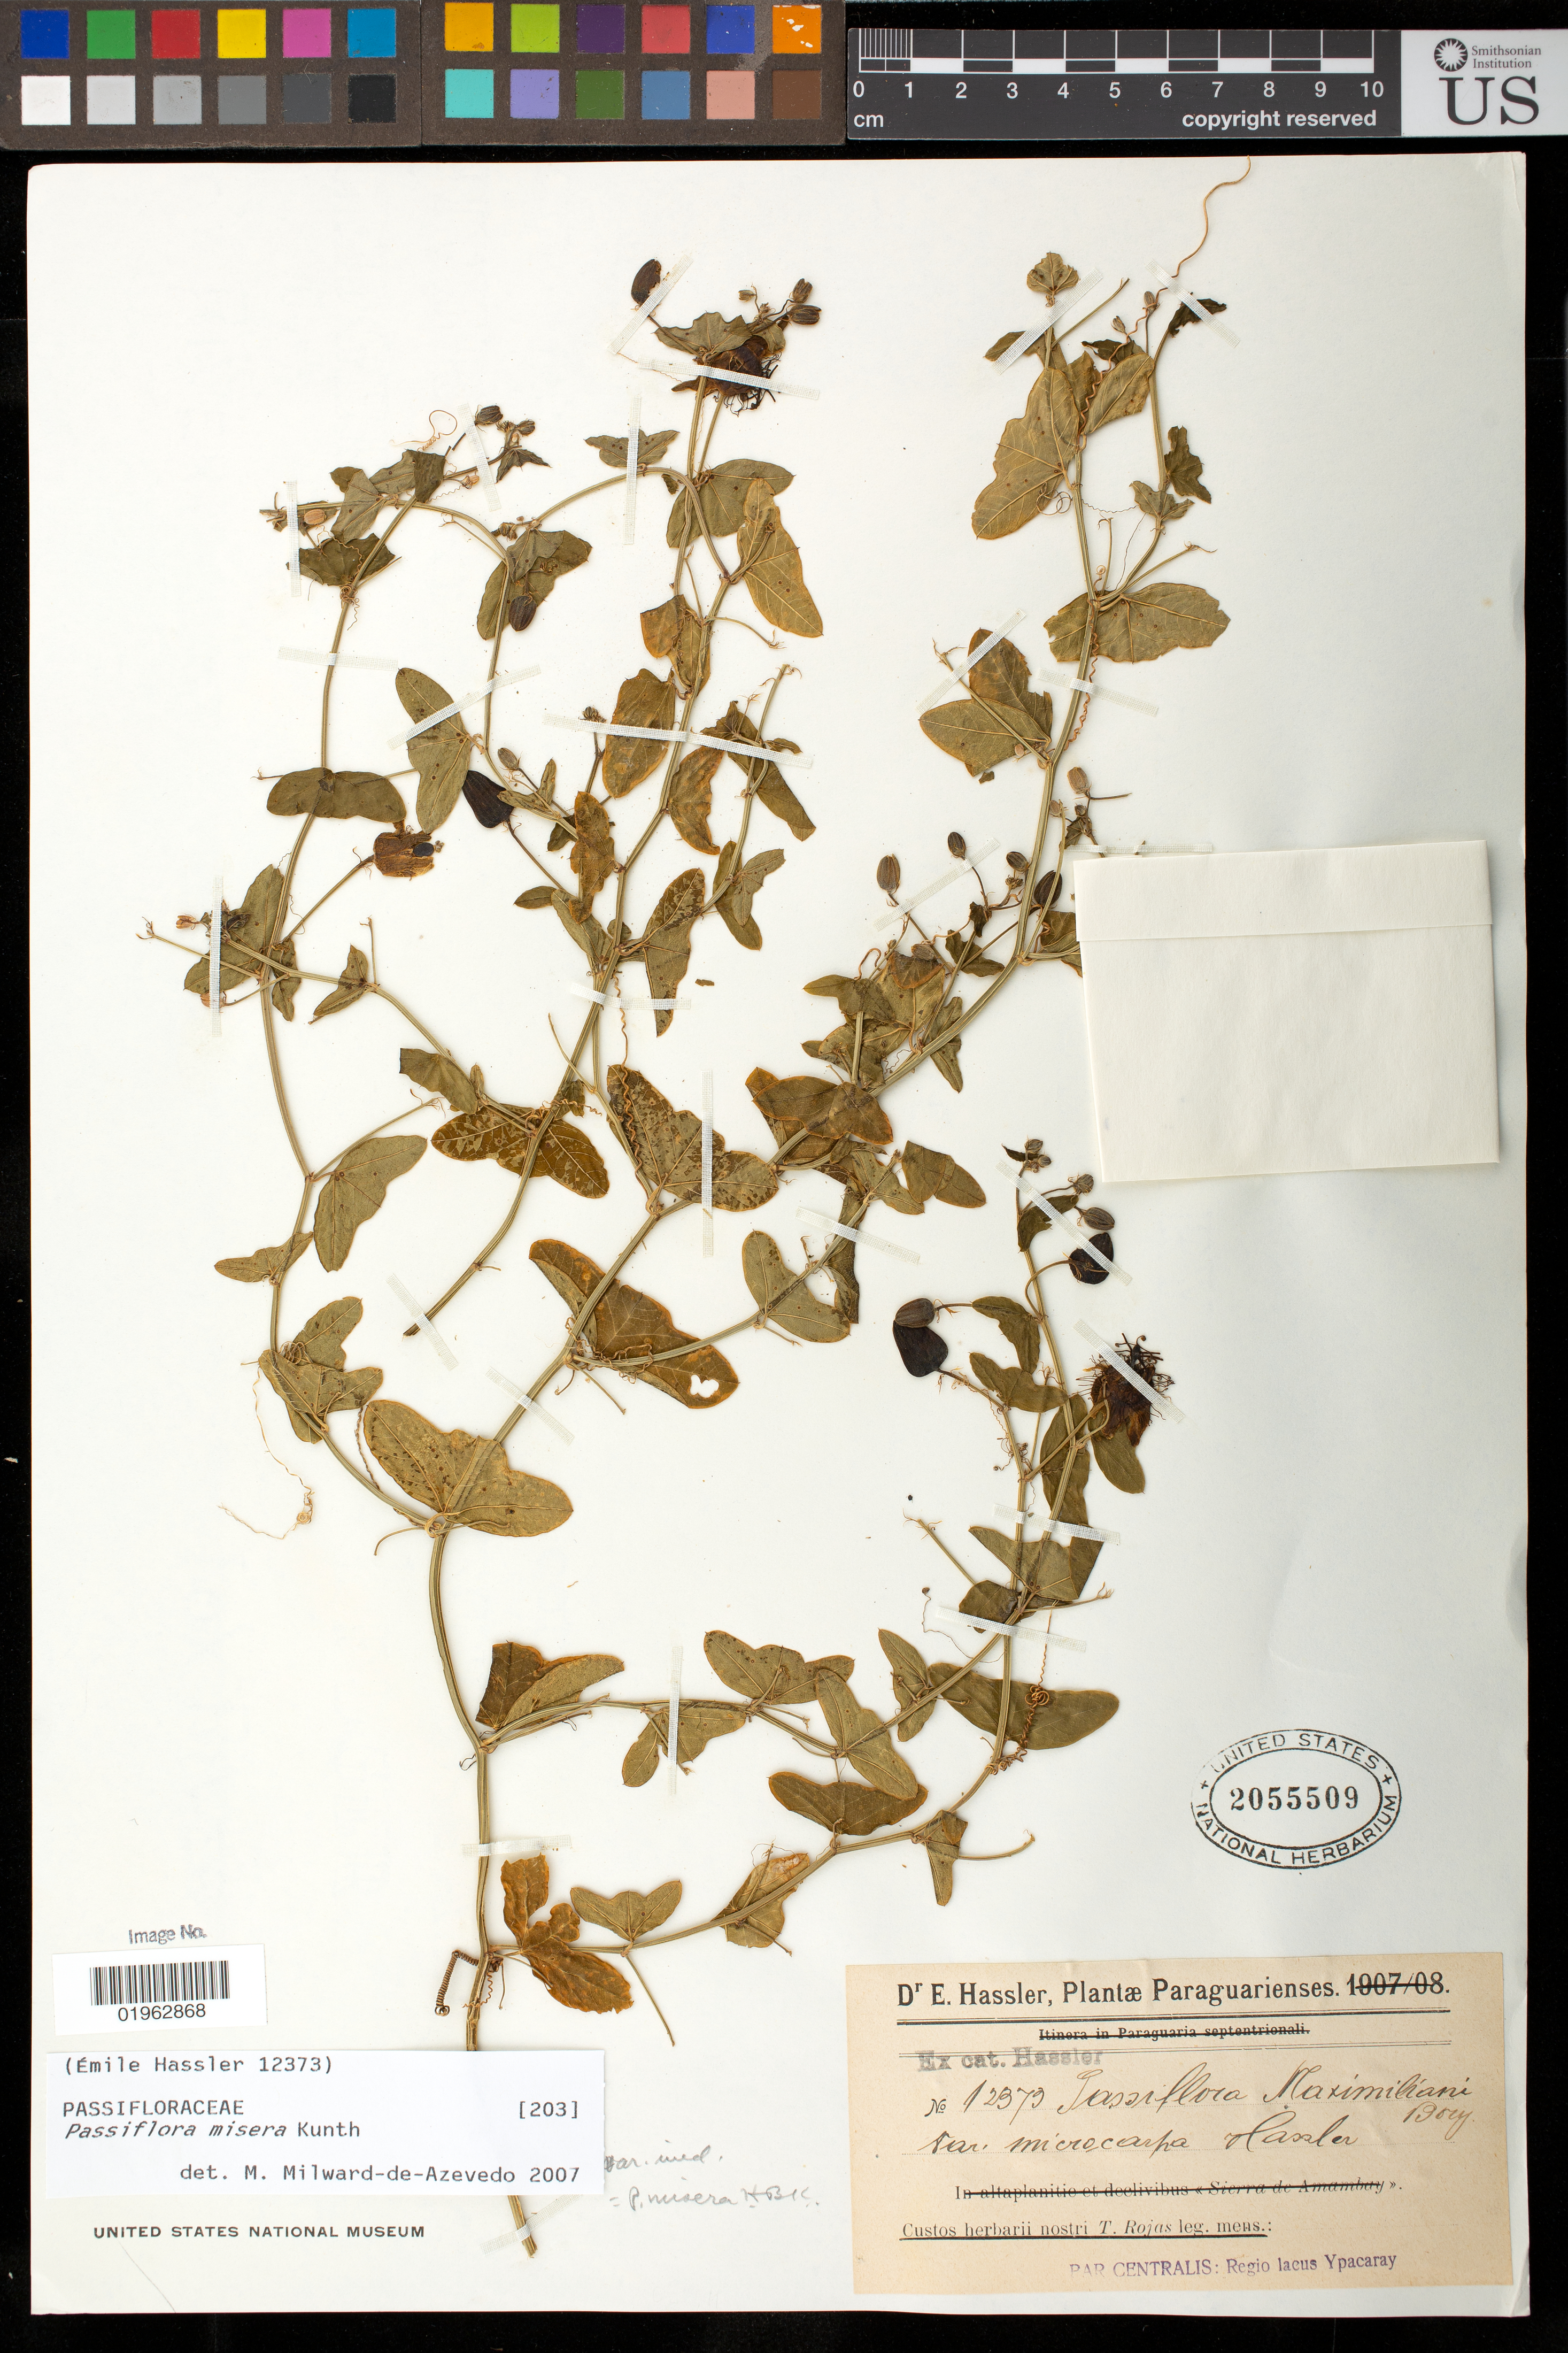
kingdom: Plantae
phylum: Tracheophyta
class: Magnoliopsida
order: Malpighiales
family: Passifloraceae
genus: Passiflora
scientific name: Passiflora misera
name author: Kunth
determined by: Azevedo, M. A. Milward de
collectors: E. Hassler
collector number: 12373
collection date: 1908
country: Paraguay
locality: Paraguarienses, Par Centralis: Regio lacus Ypacaray.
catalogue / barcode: US 2055509